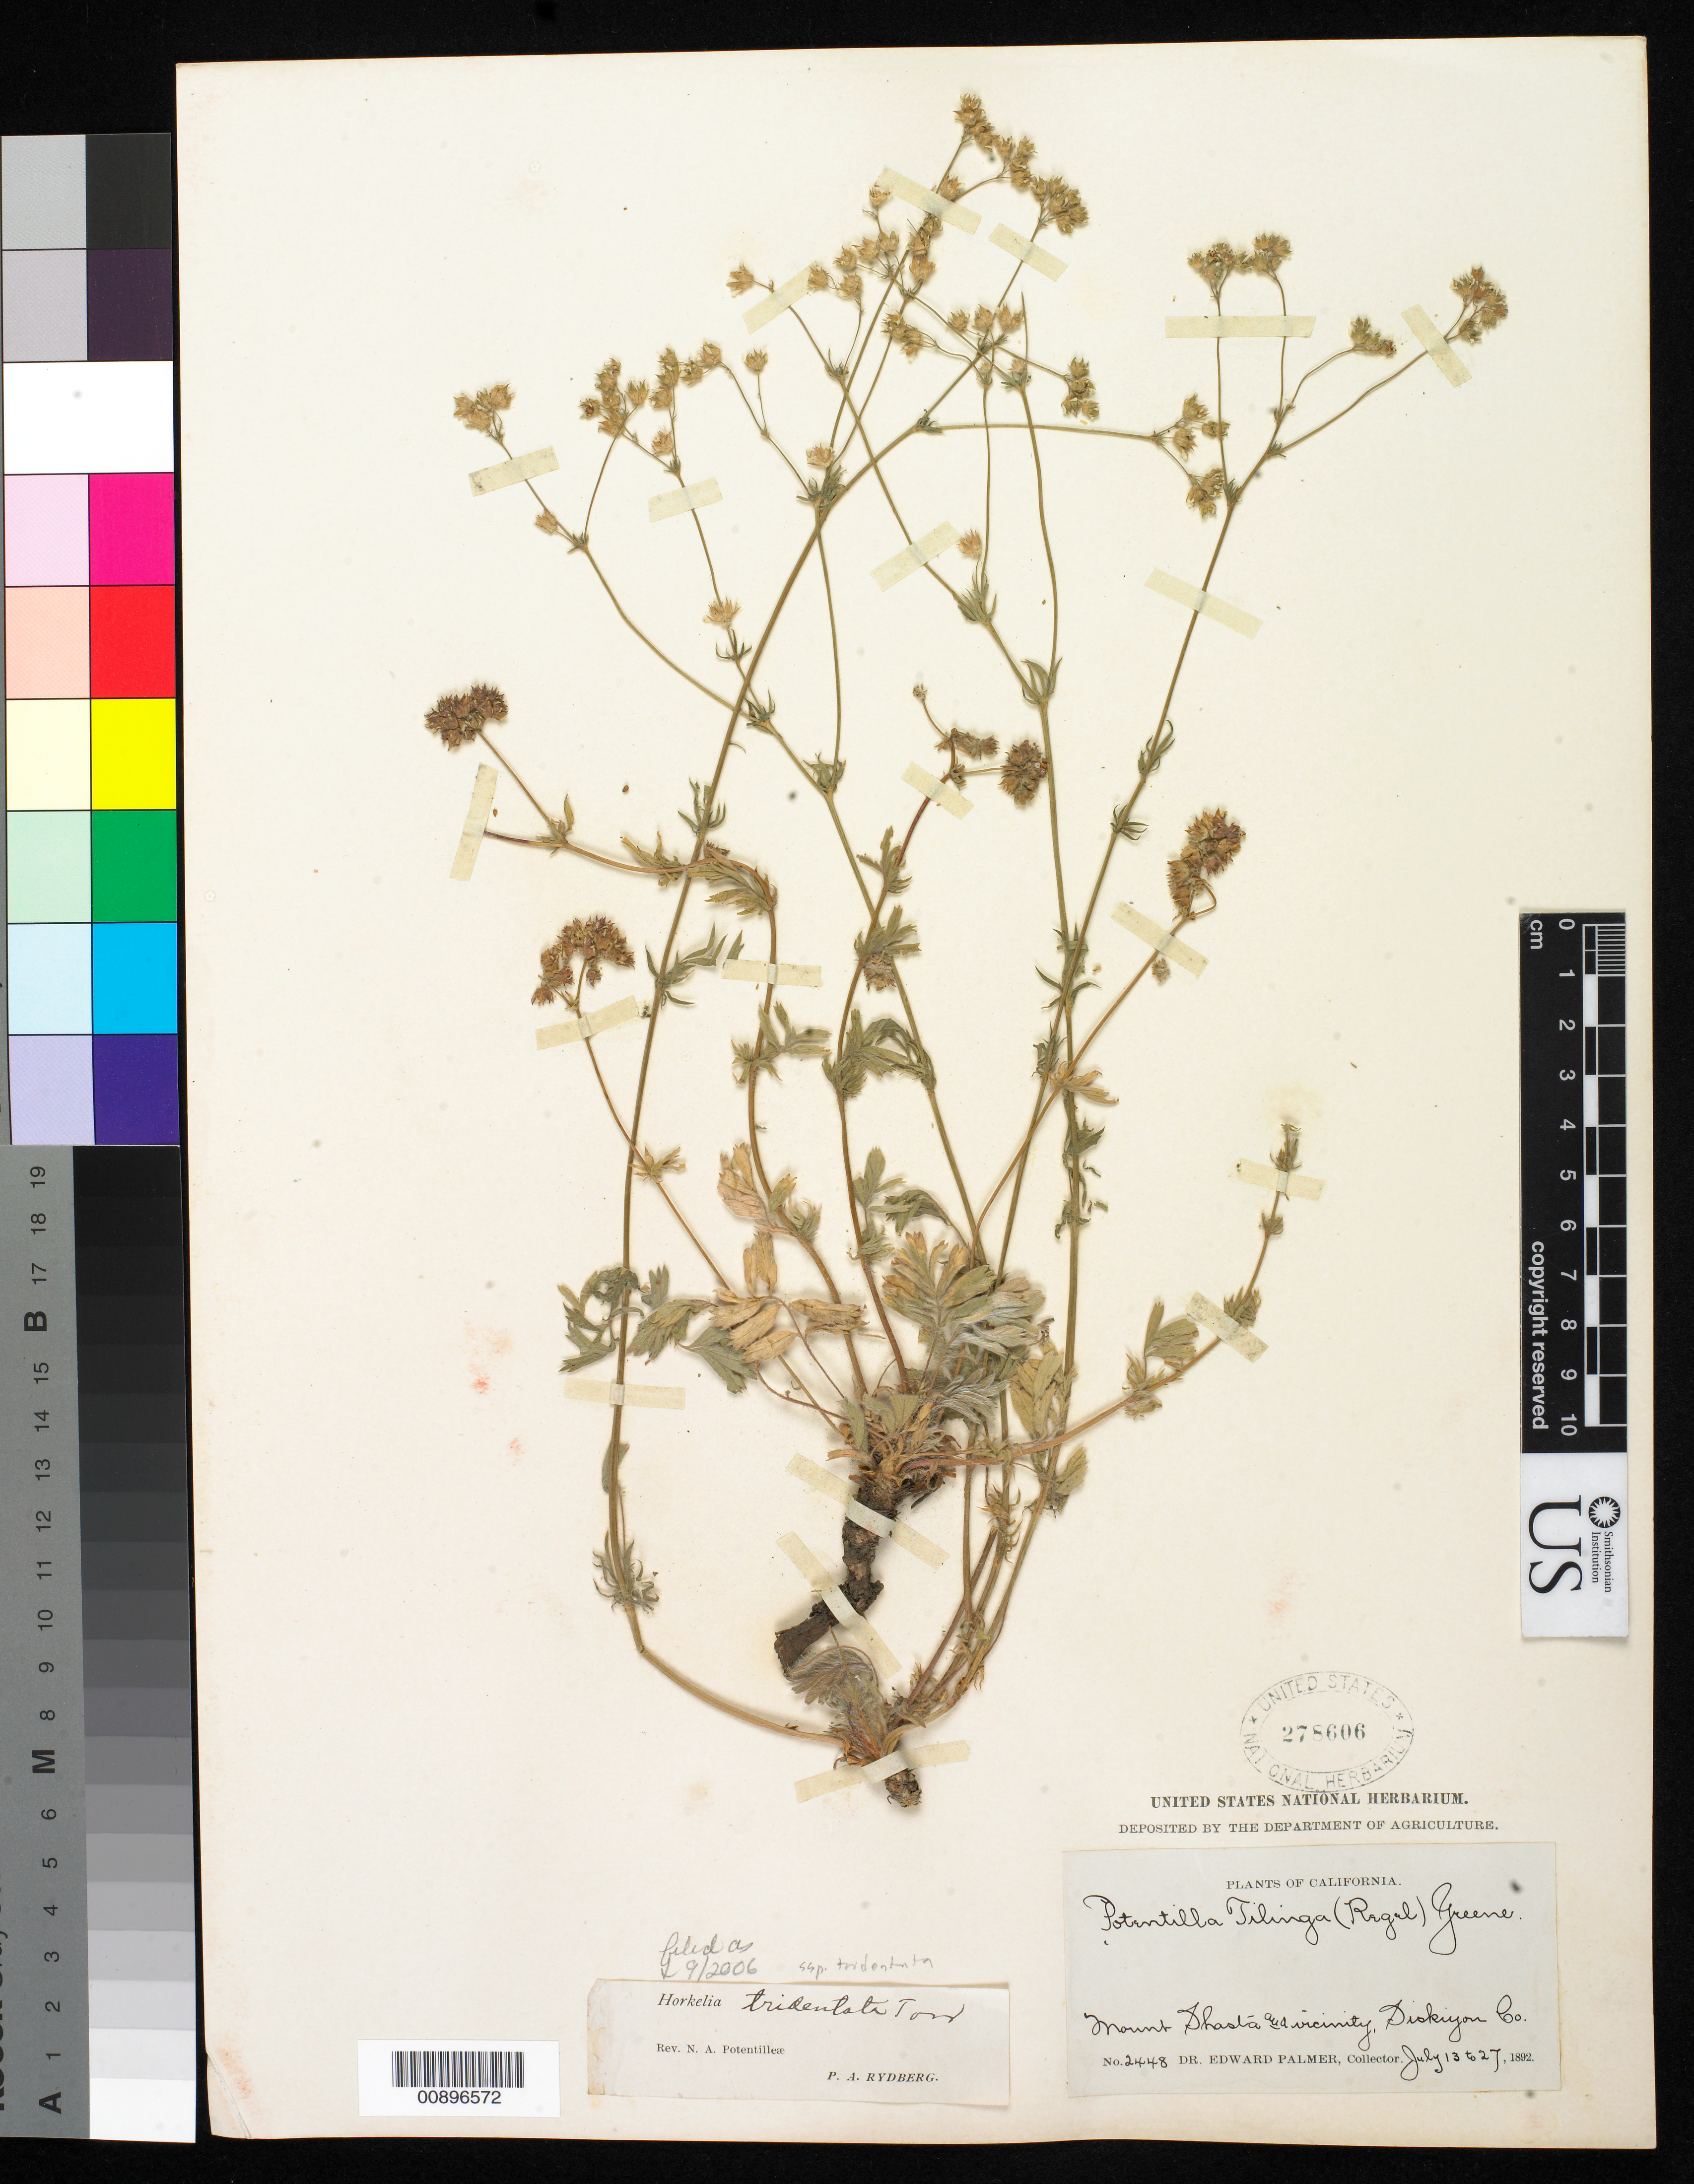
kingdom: Plantae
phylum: Tracheophyta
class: Magnoliopsida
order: Rosales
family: Rosaceae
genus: Potentilla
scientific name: Potentilla tilingii var. tilingii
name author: (Regel) Greene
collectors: E. Palmer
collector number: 2448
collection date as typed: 13 Jul 1892 to 27 Jul 1892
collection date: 1892-07-13/1892-07-27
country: United States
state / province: California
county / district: Siskiyou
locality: Mount Shasta and vicinity, Siskiyou County, California.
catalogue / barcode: US 278606